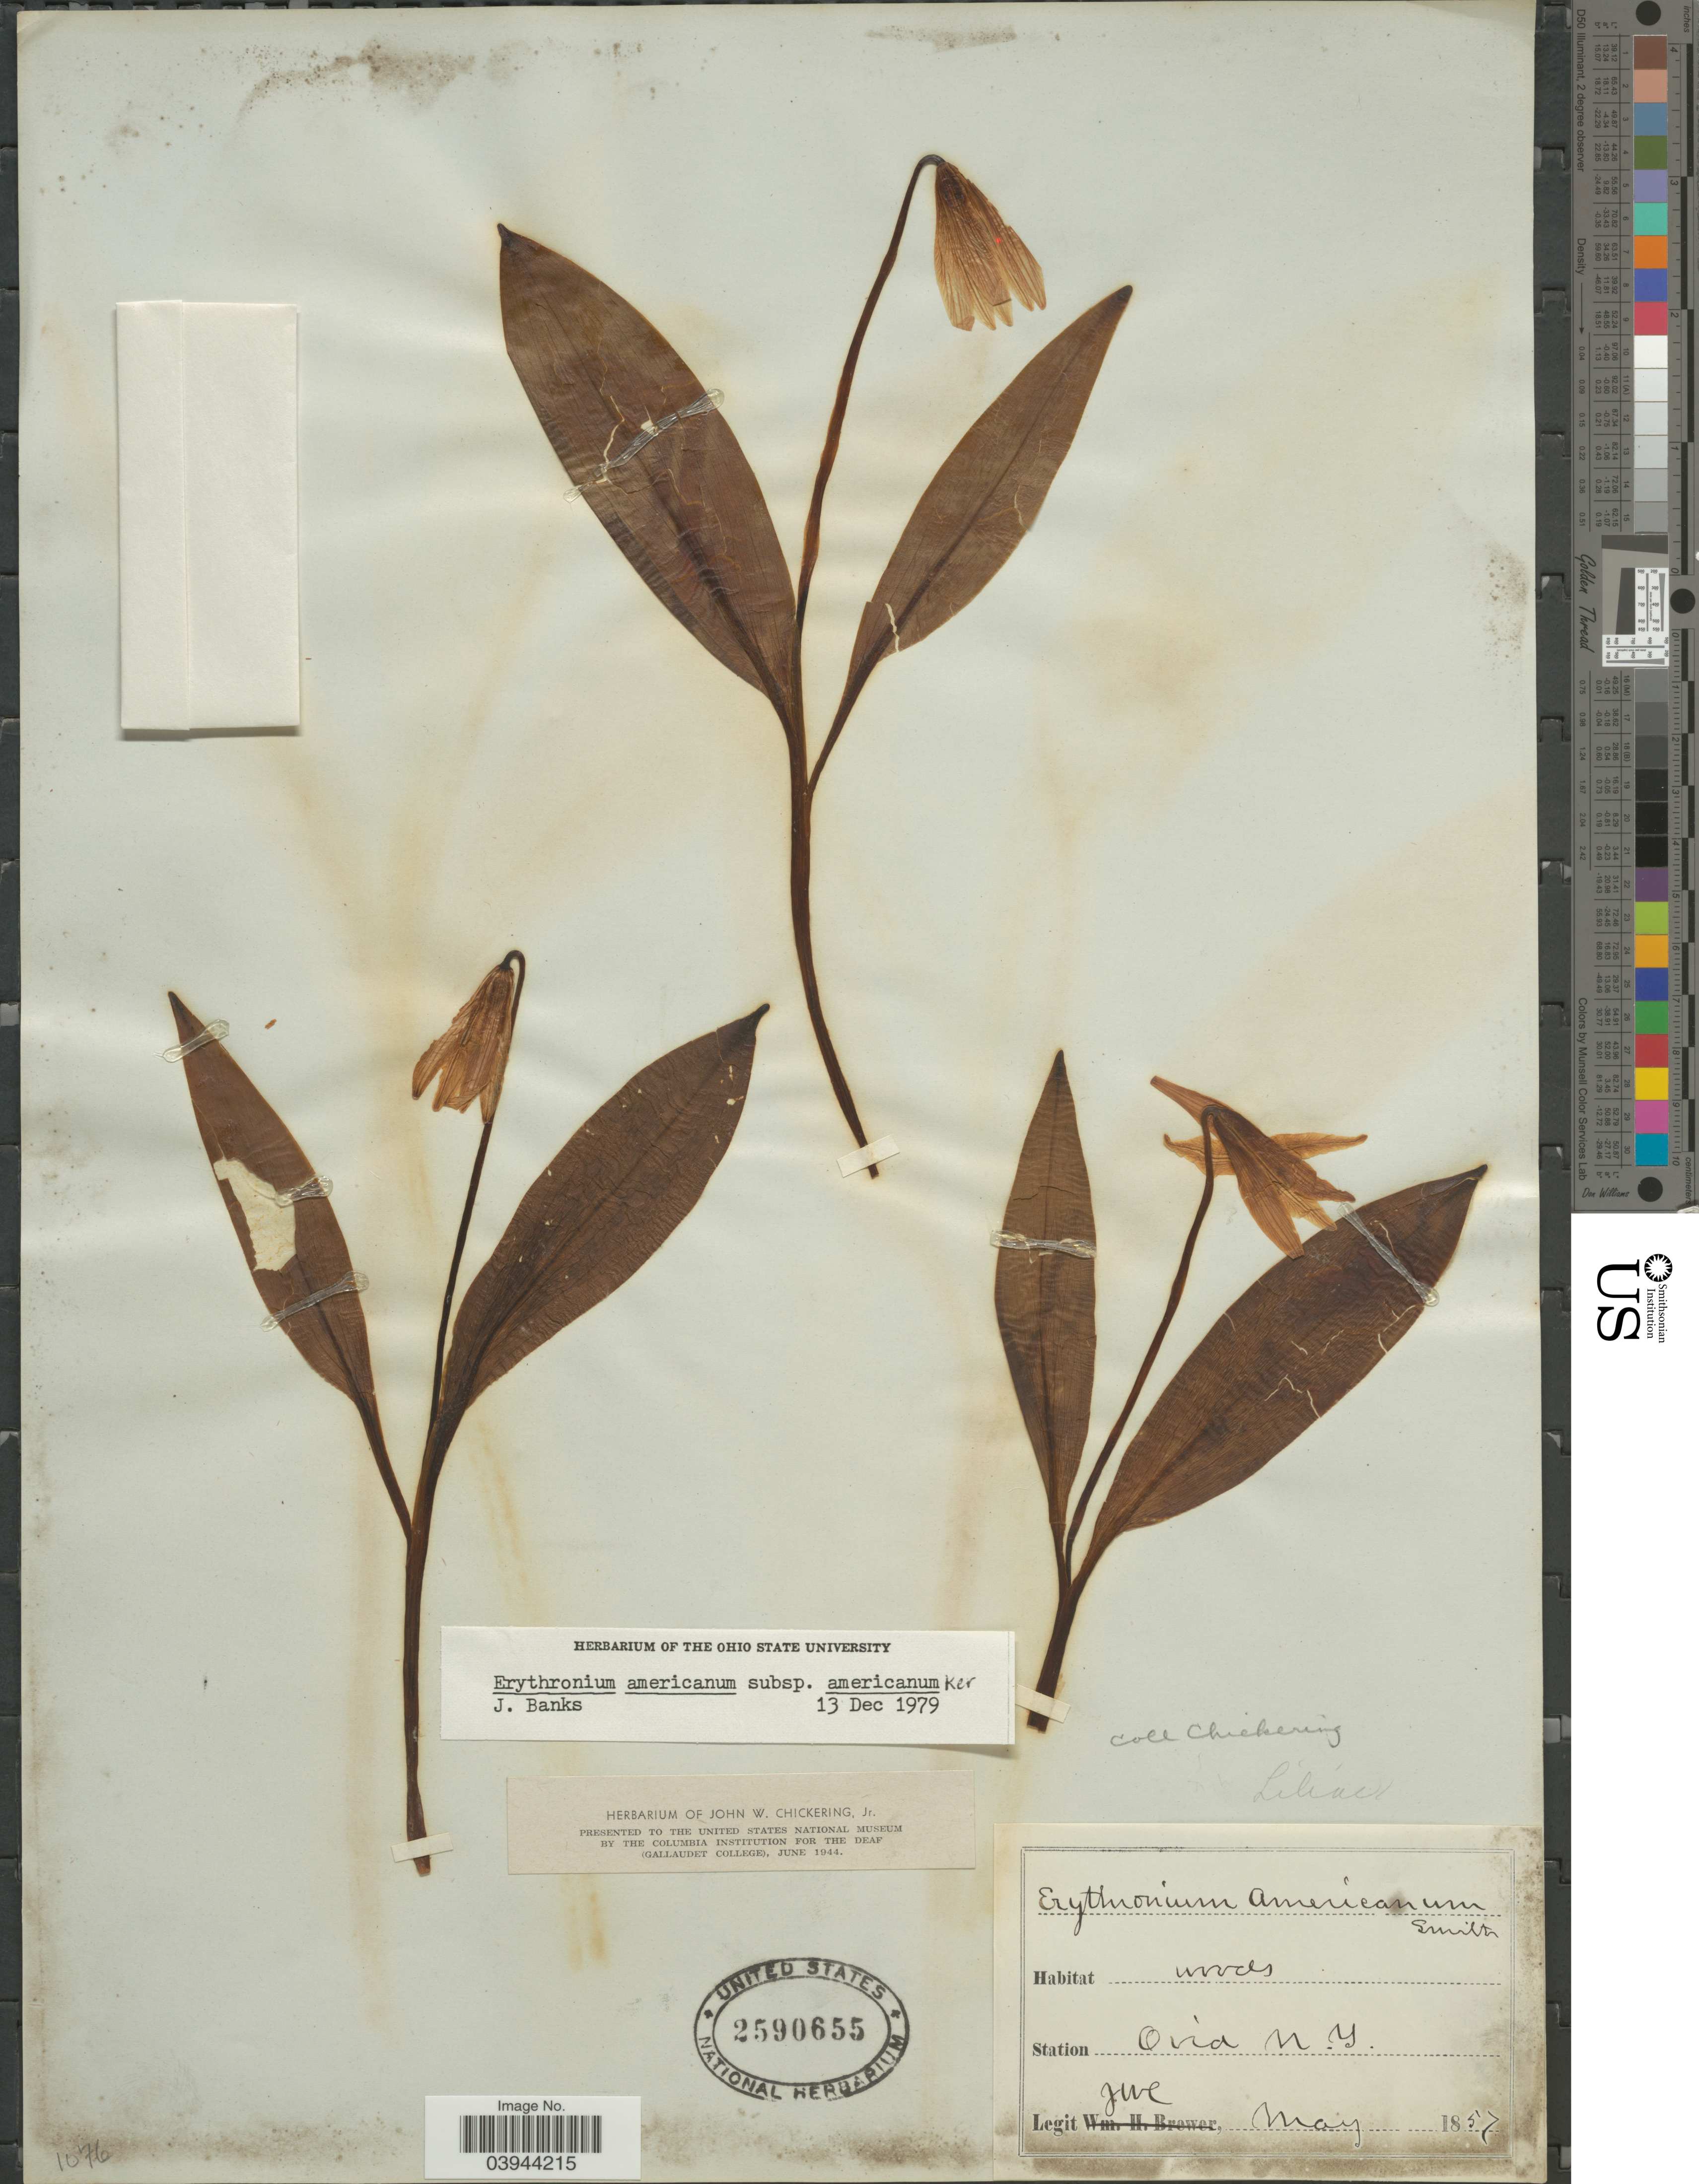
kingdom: Plantae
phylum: Tracheophyta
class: Liliopsida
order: Liliales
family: Liliaceae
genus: Erythronium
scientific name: Erythronium americanum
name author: Ker Gawl.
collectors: J. Chickering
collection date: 1857-05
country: United States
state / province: New York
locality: Station Ovid.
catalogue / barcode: US 2590655